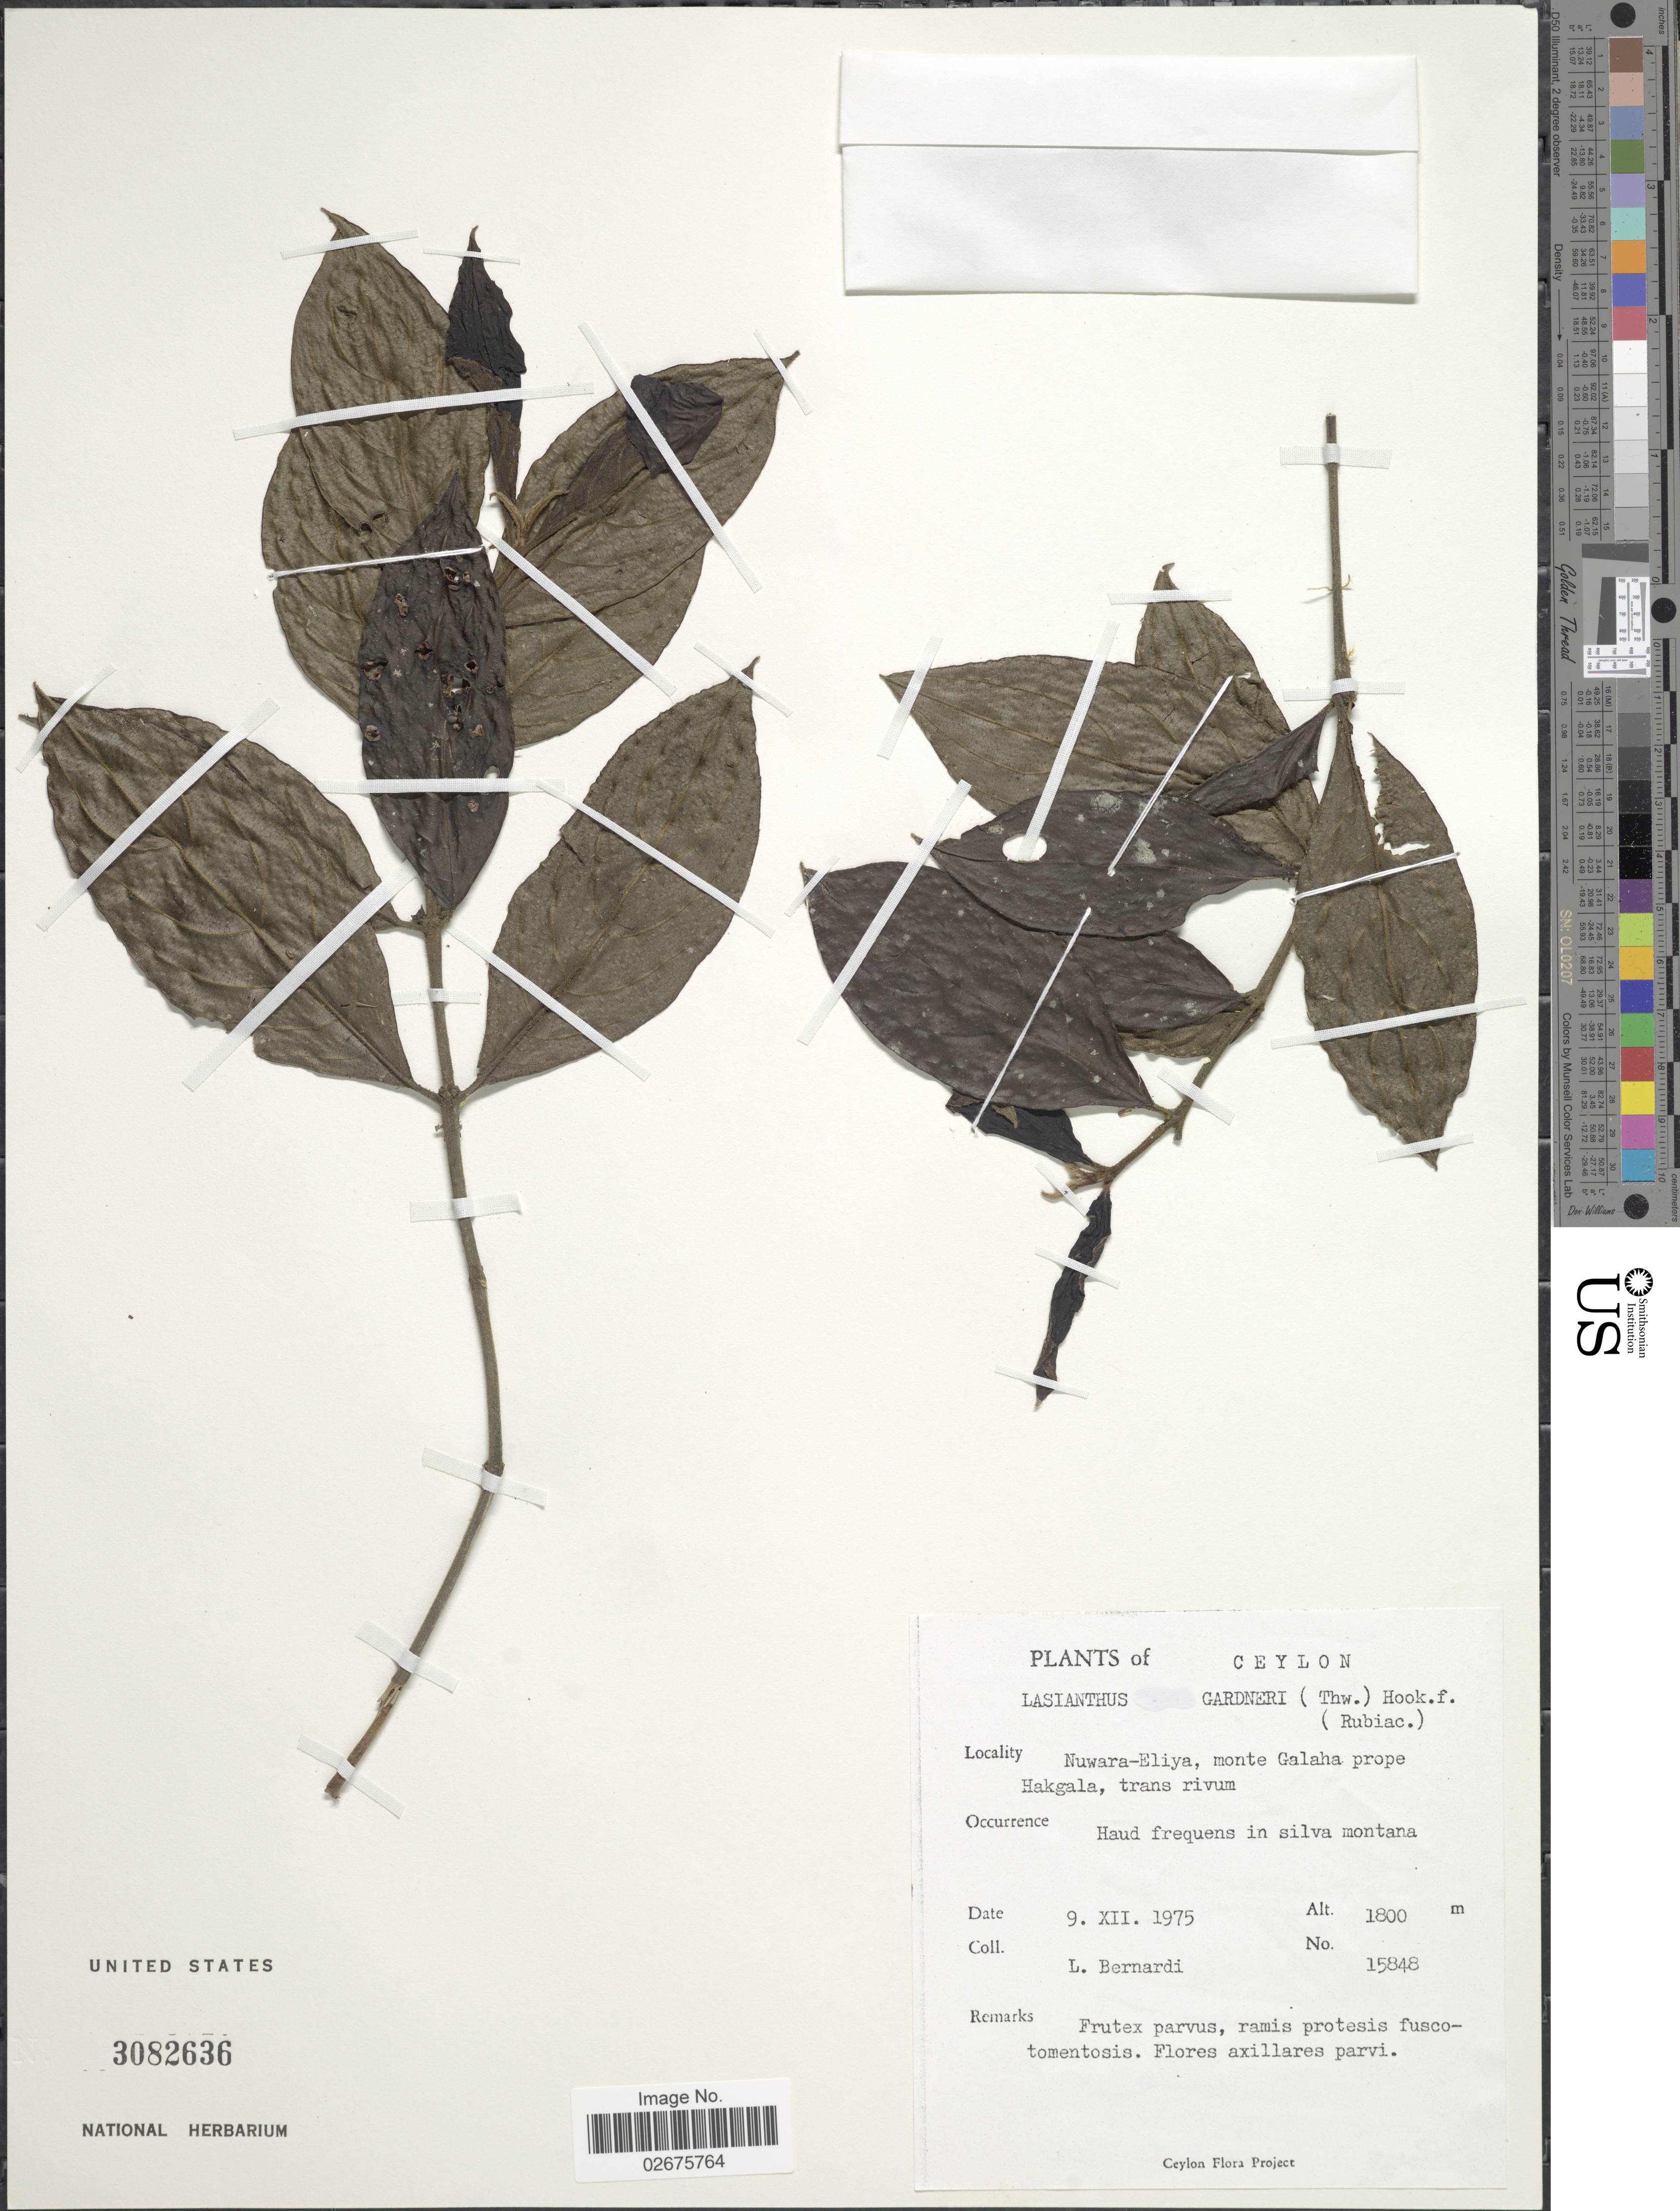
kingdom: Plantae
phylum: Tracheophyta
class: Magnoliopsida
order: Gentianales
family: Rubiaceae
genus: Lasianthus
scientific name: Lasianthus gardneri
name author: (Thwaites) Hook. f.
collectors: L. Bernardi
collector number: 15848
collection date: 1975-12-09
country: Sri Lanka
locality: Ceylon, Nuwara-Eliya, monte Galaha prope Hakgala, trans rivum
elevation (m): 1800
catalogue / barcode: US 3082636